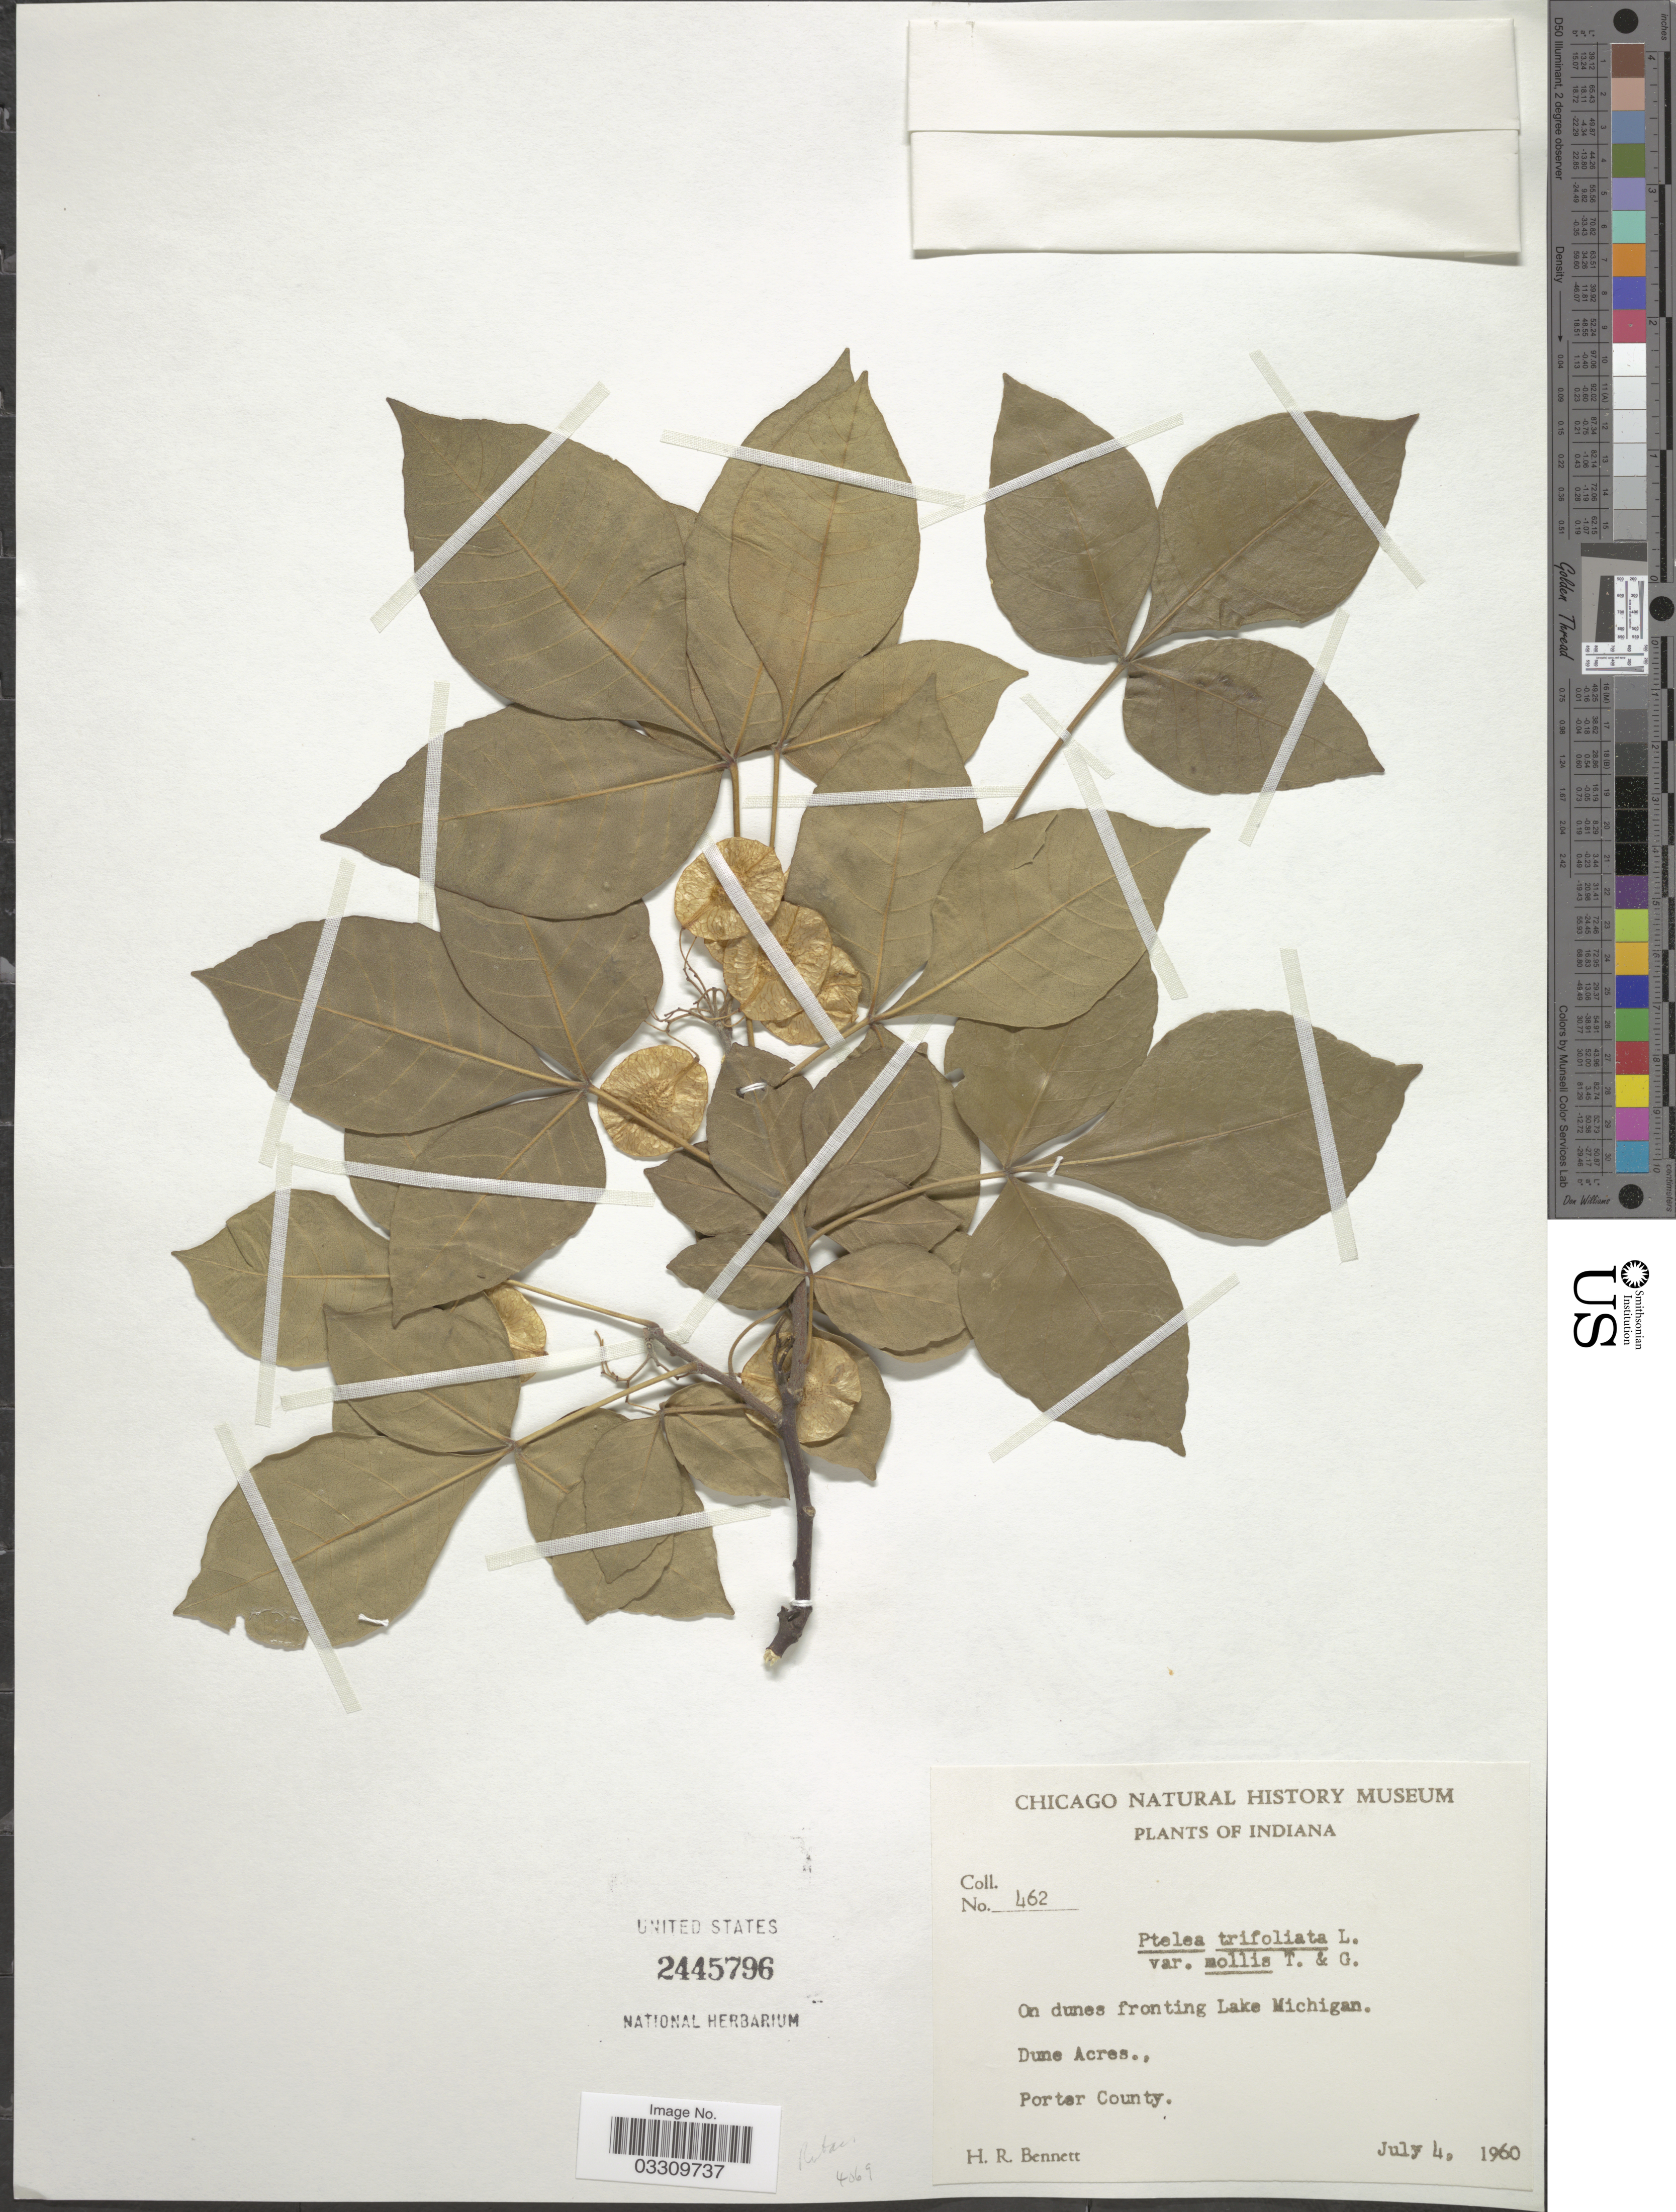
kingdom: Plantae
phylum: Tracheophyta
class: Magnoliopsida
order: Sapindales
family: Rutaceae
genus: Ptelea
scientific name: Ptelea trifoliata var. mollis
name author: Torr. & A. Gray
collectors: H. R. Bennett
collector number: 462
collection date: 1960-07-04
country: United States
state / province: Indiana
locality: On dunes fronting Lake Michigan. Dune Acres., Porter County.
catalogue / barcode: US 2445796